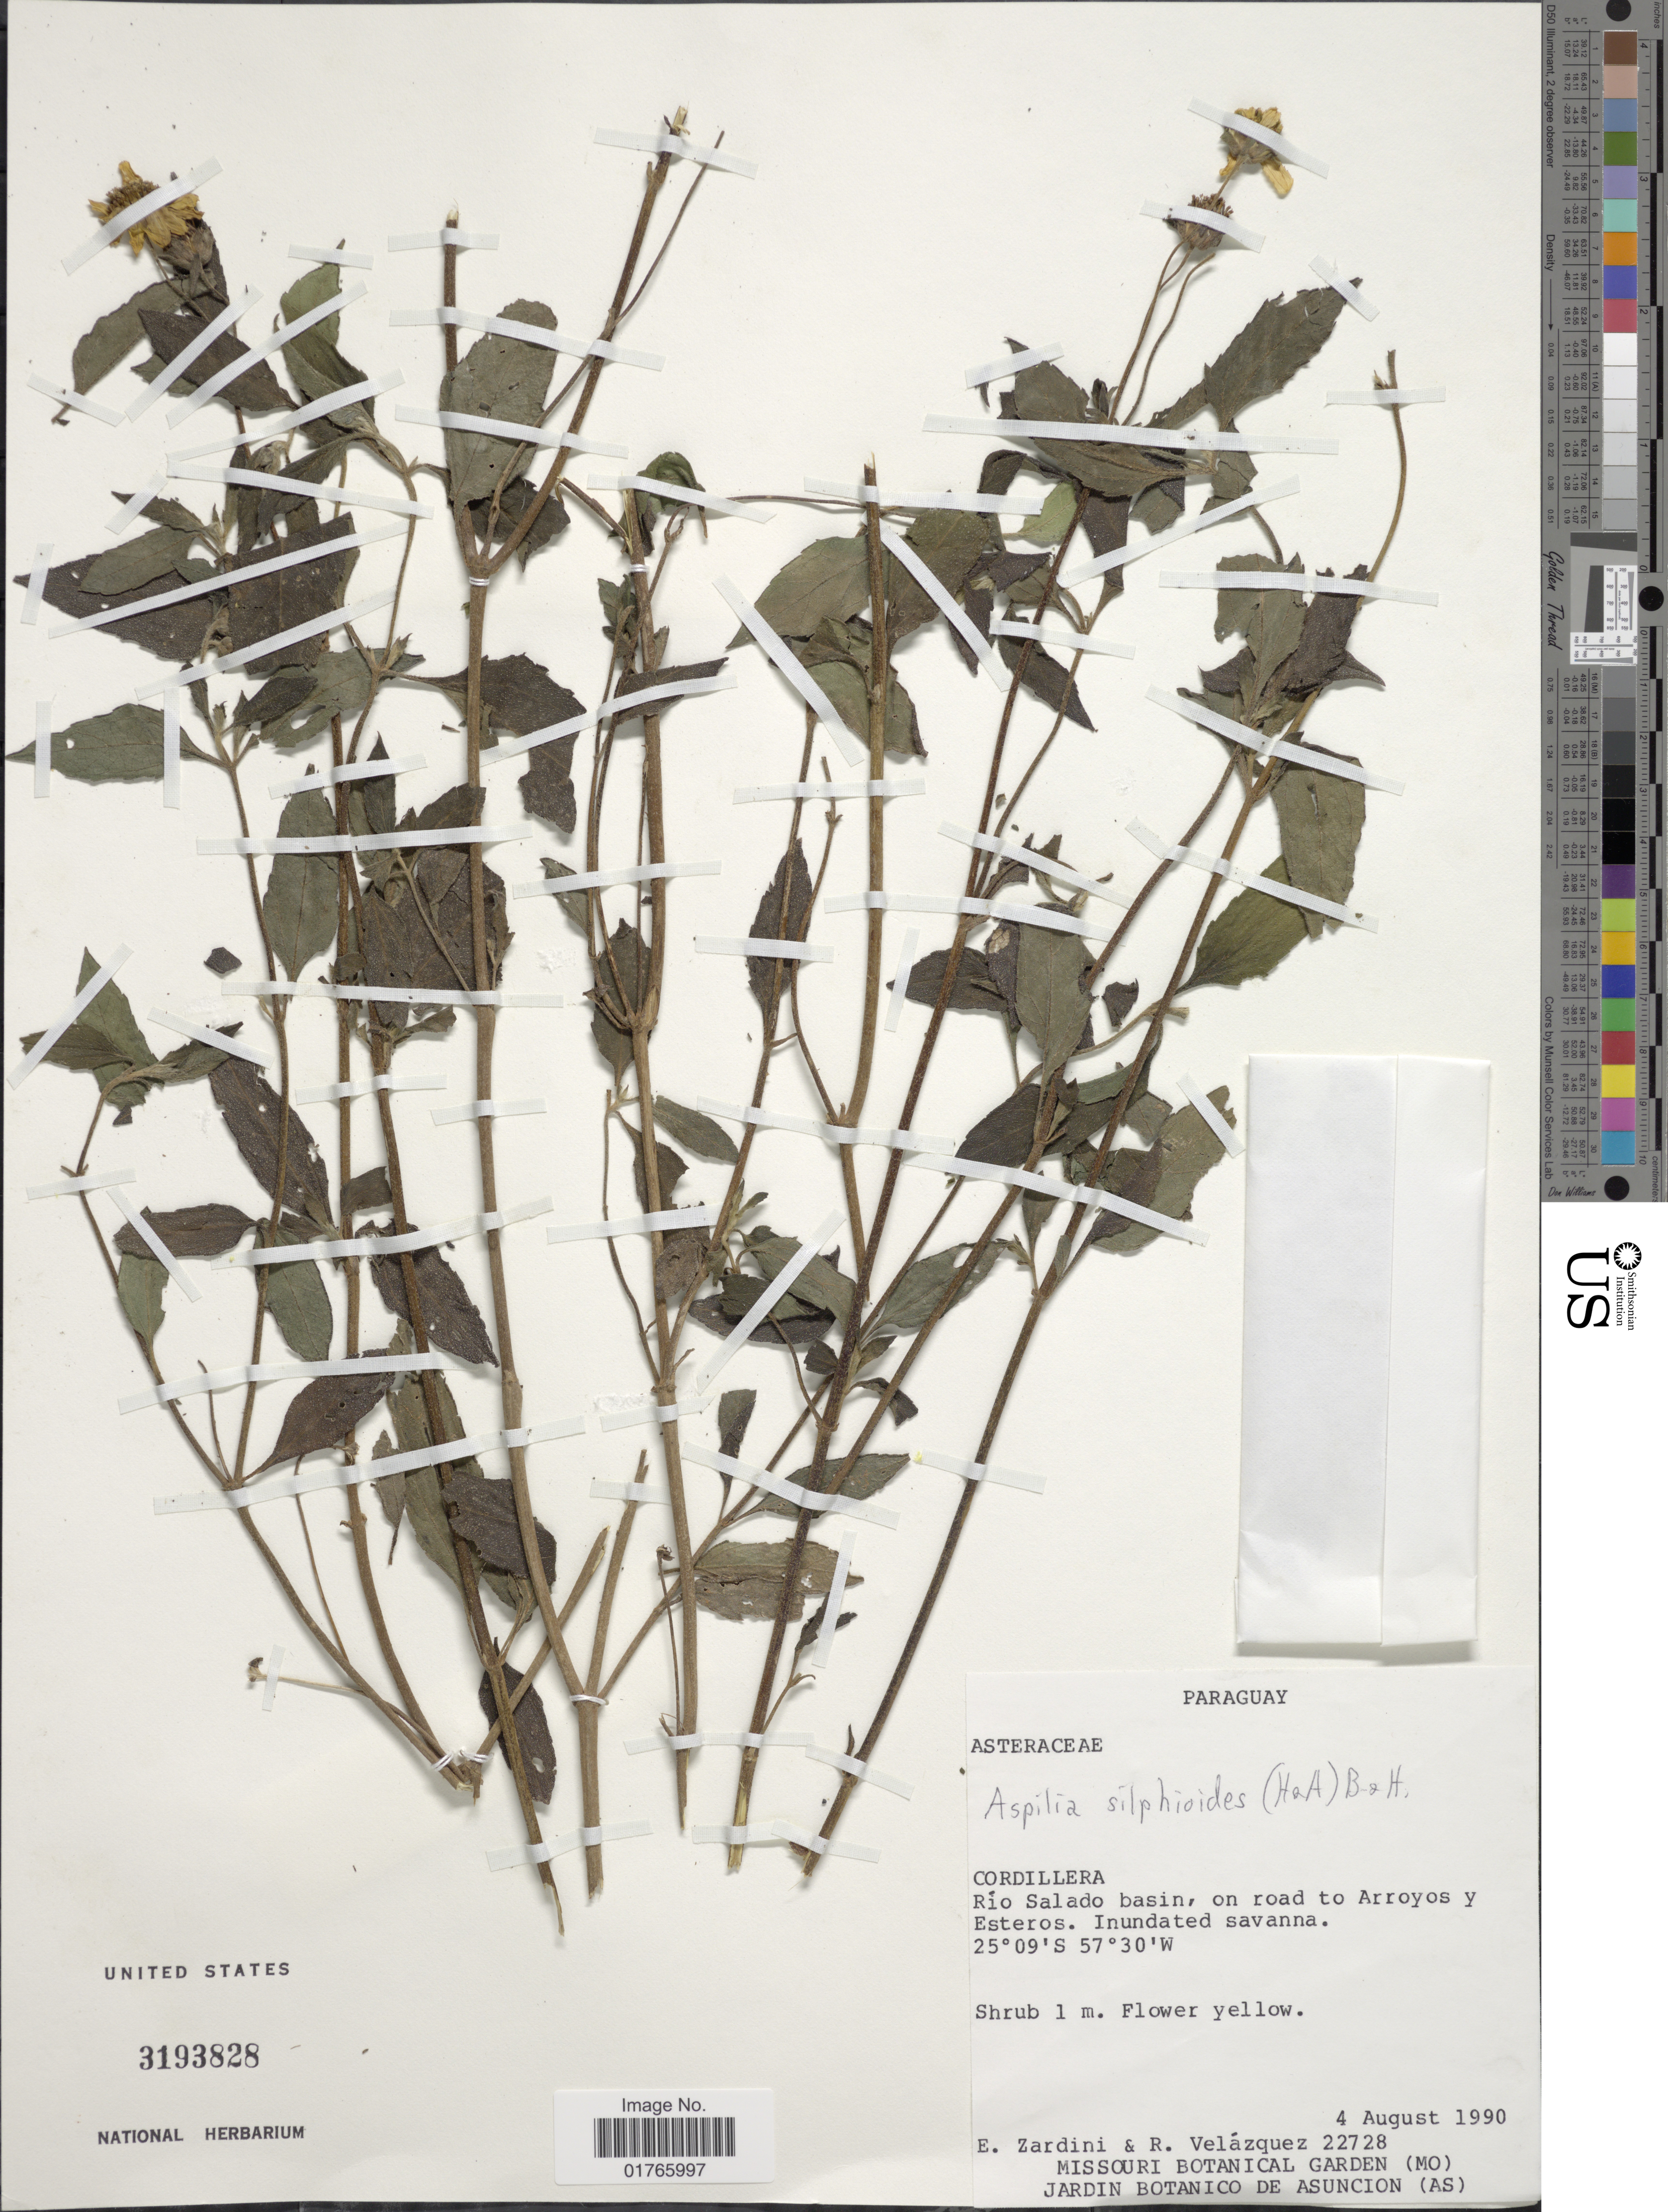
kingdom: Plantae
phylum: Tracheophyta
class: Magnoliopsida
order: Asterales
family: Asteraceae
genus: Aspilia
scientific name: Aspilia silphioides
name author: (Hook. & Arn.) Benth. ex Benth. & Hook. f.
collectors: E. M. Zardini & R. Velázquez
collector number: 22728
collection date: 1990-08-04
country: Paraguay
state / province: Cordillera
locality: Rio Salado basin, on road to Arroyos y Esteros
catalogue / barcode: US 3193828